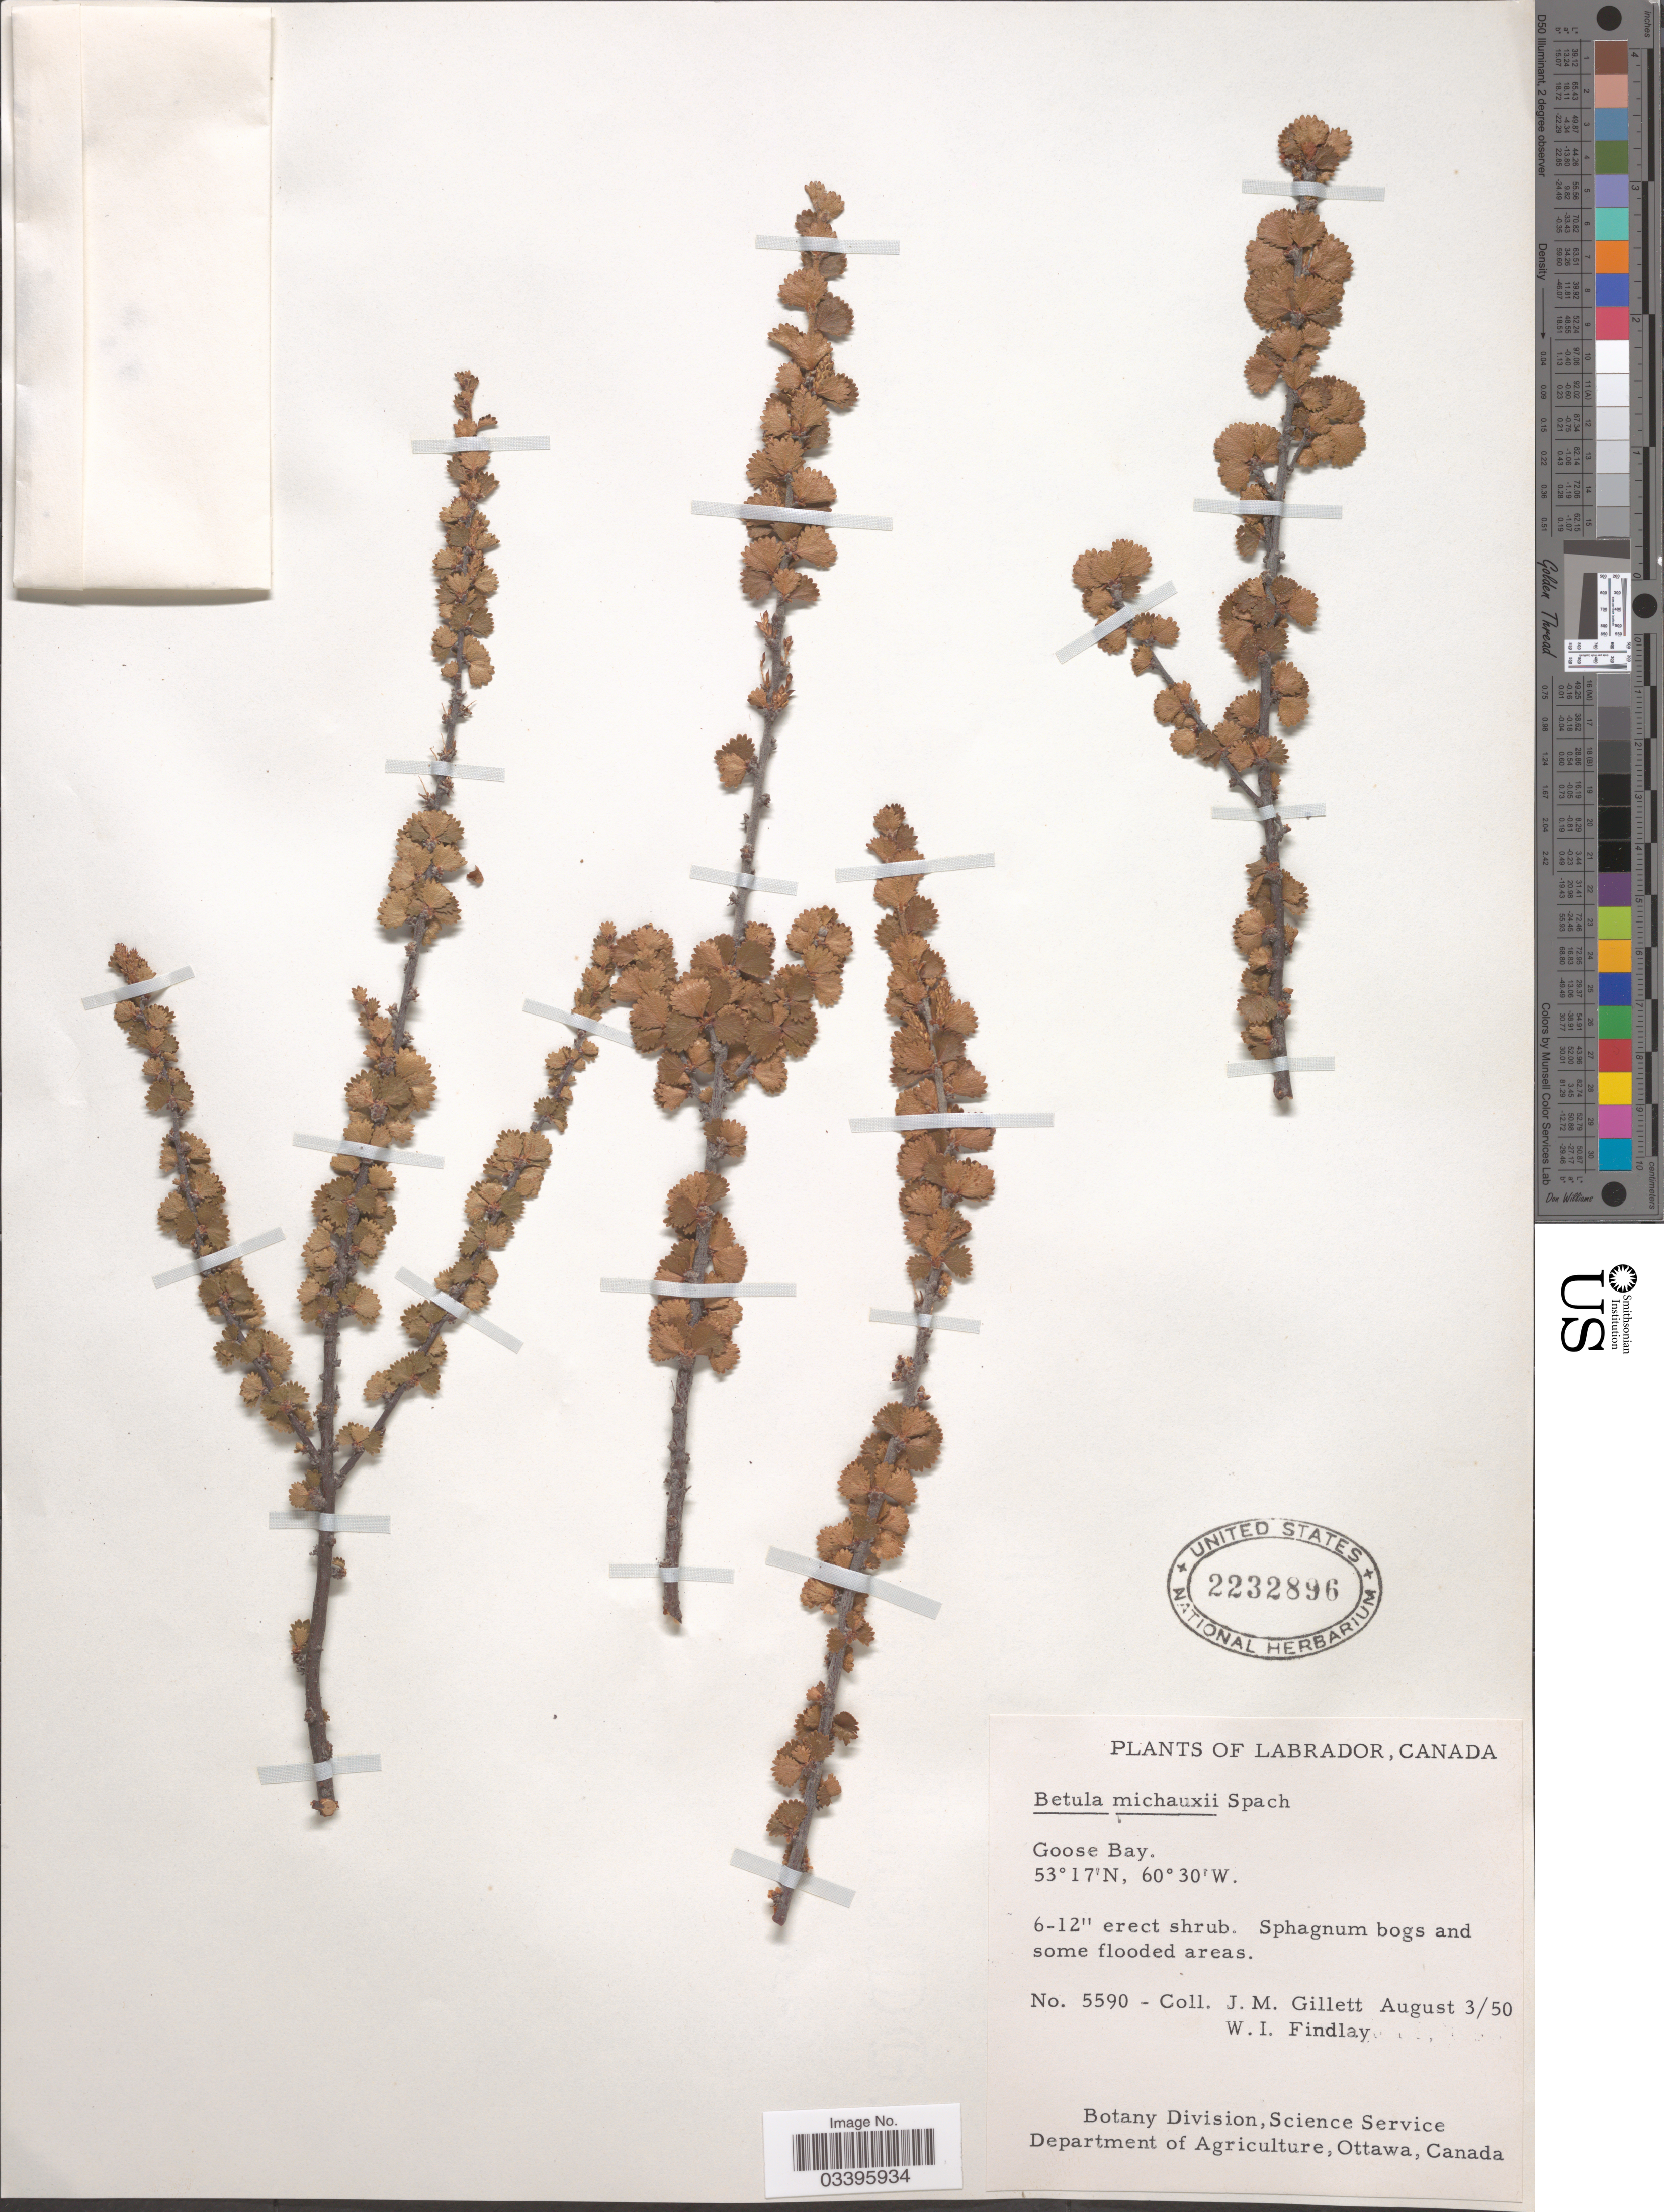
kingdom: Plantae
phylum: Tracheophyta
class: Magnoliopsida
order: Fagales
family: Betulaceae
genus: Betula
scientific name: Betula michauxii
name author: Spach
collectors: J. M. Gillett & W. Findlay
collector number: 5590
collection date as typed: Transcribed d/m/y: 3/8/50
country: Canada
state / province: Newfoundland and Labrador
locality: Labrador. Goose Bay.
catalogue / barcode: US 2232896